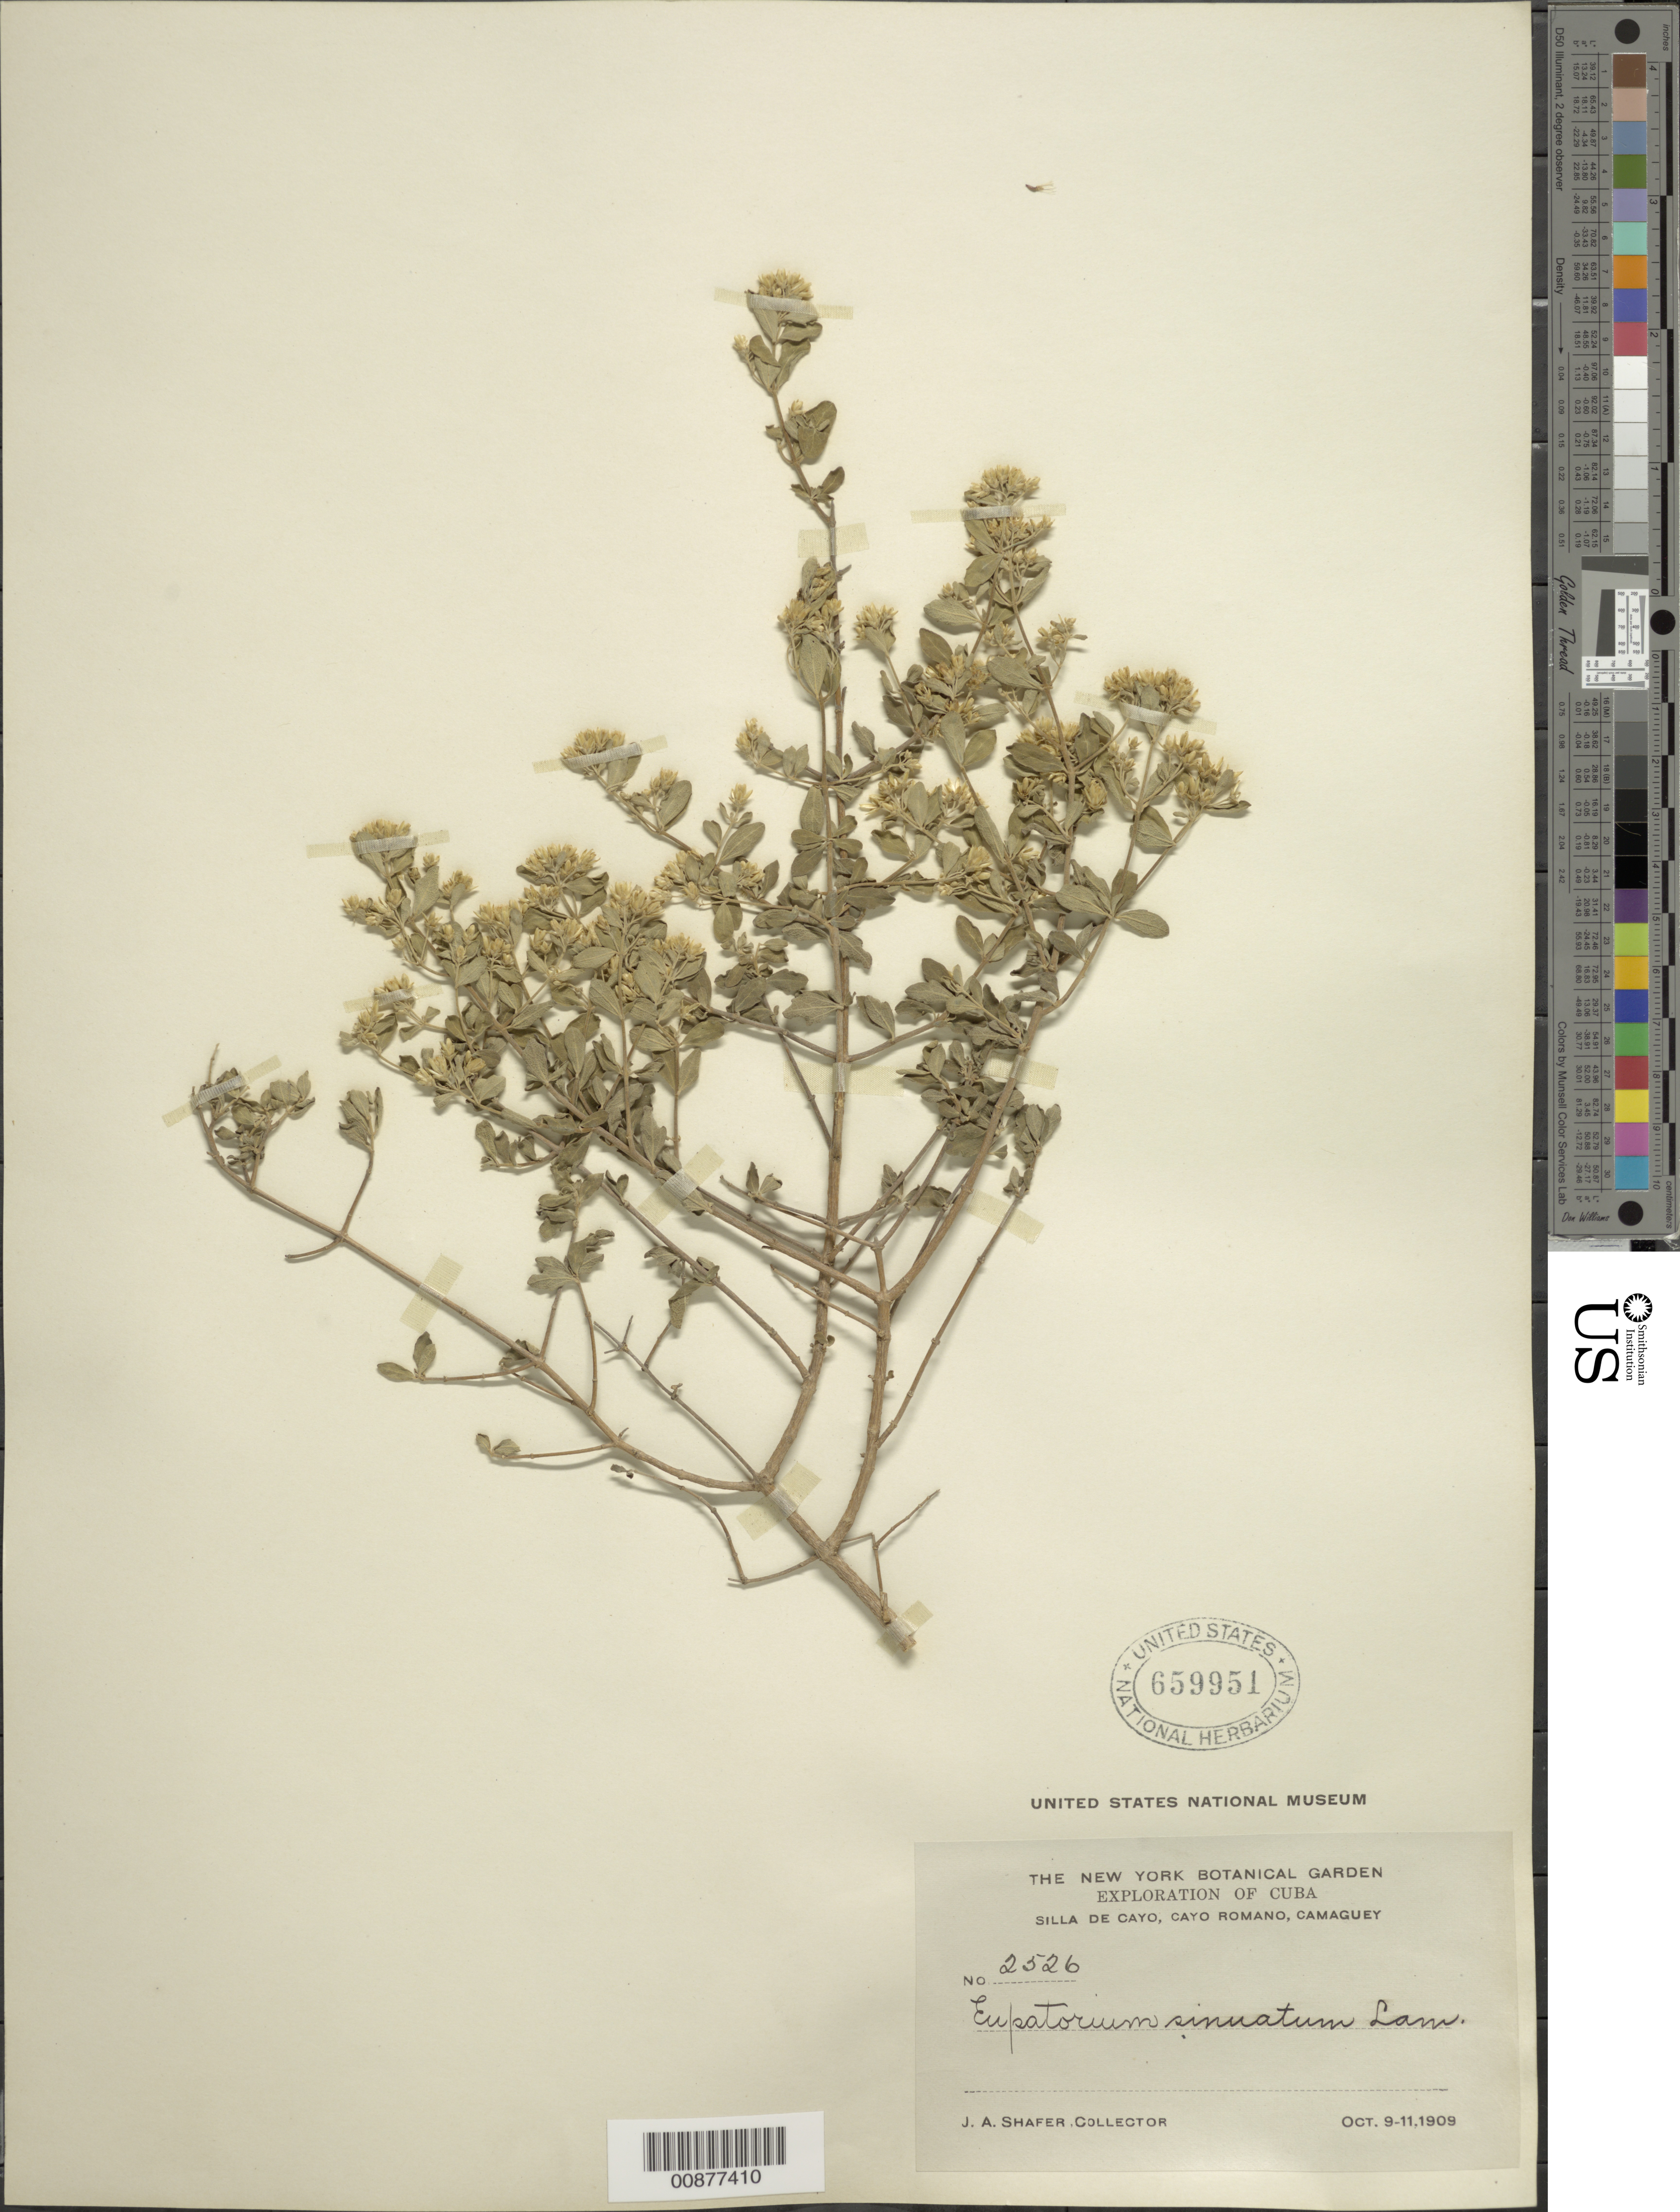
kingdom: Plantae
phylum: Tracheophyta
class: Magnoliopsida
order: Asterales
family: Asteraceae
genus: Chromolaena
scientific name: Chromolaena sinuata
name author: (Lam.) R.M. King & H. Rob.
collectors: J. A. Shafer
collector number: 2526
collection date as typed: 09 Oct 1909 to 11 Oct 1909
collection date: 1909-10-09/1909-10-11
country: Cuba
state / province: Camaguey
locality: Silla de Cayo, Cayo Romano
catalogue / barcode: US 659951